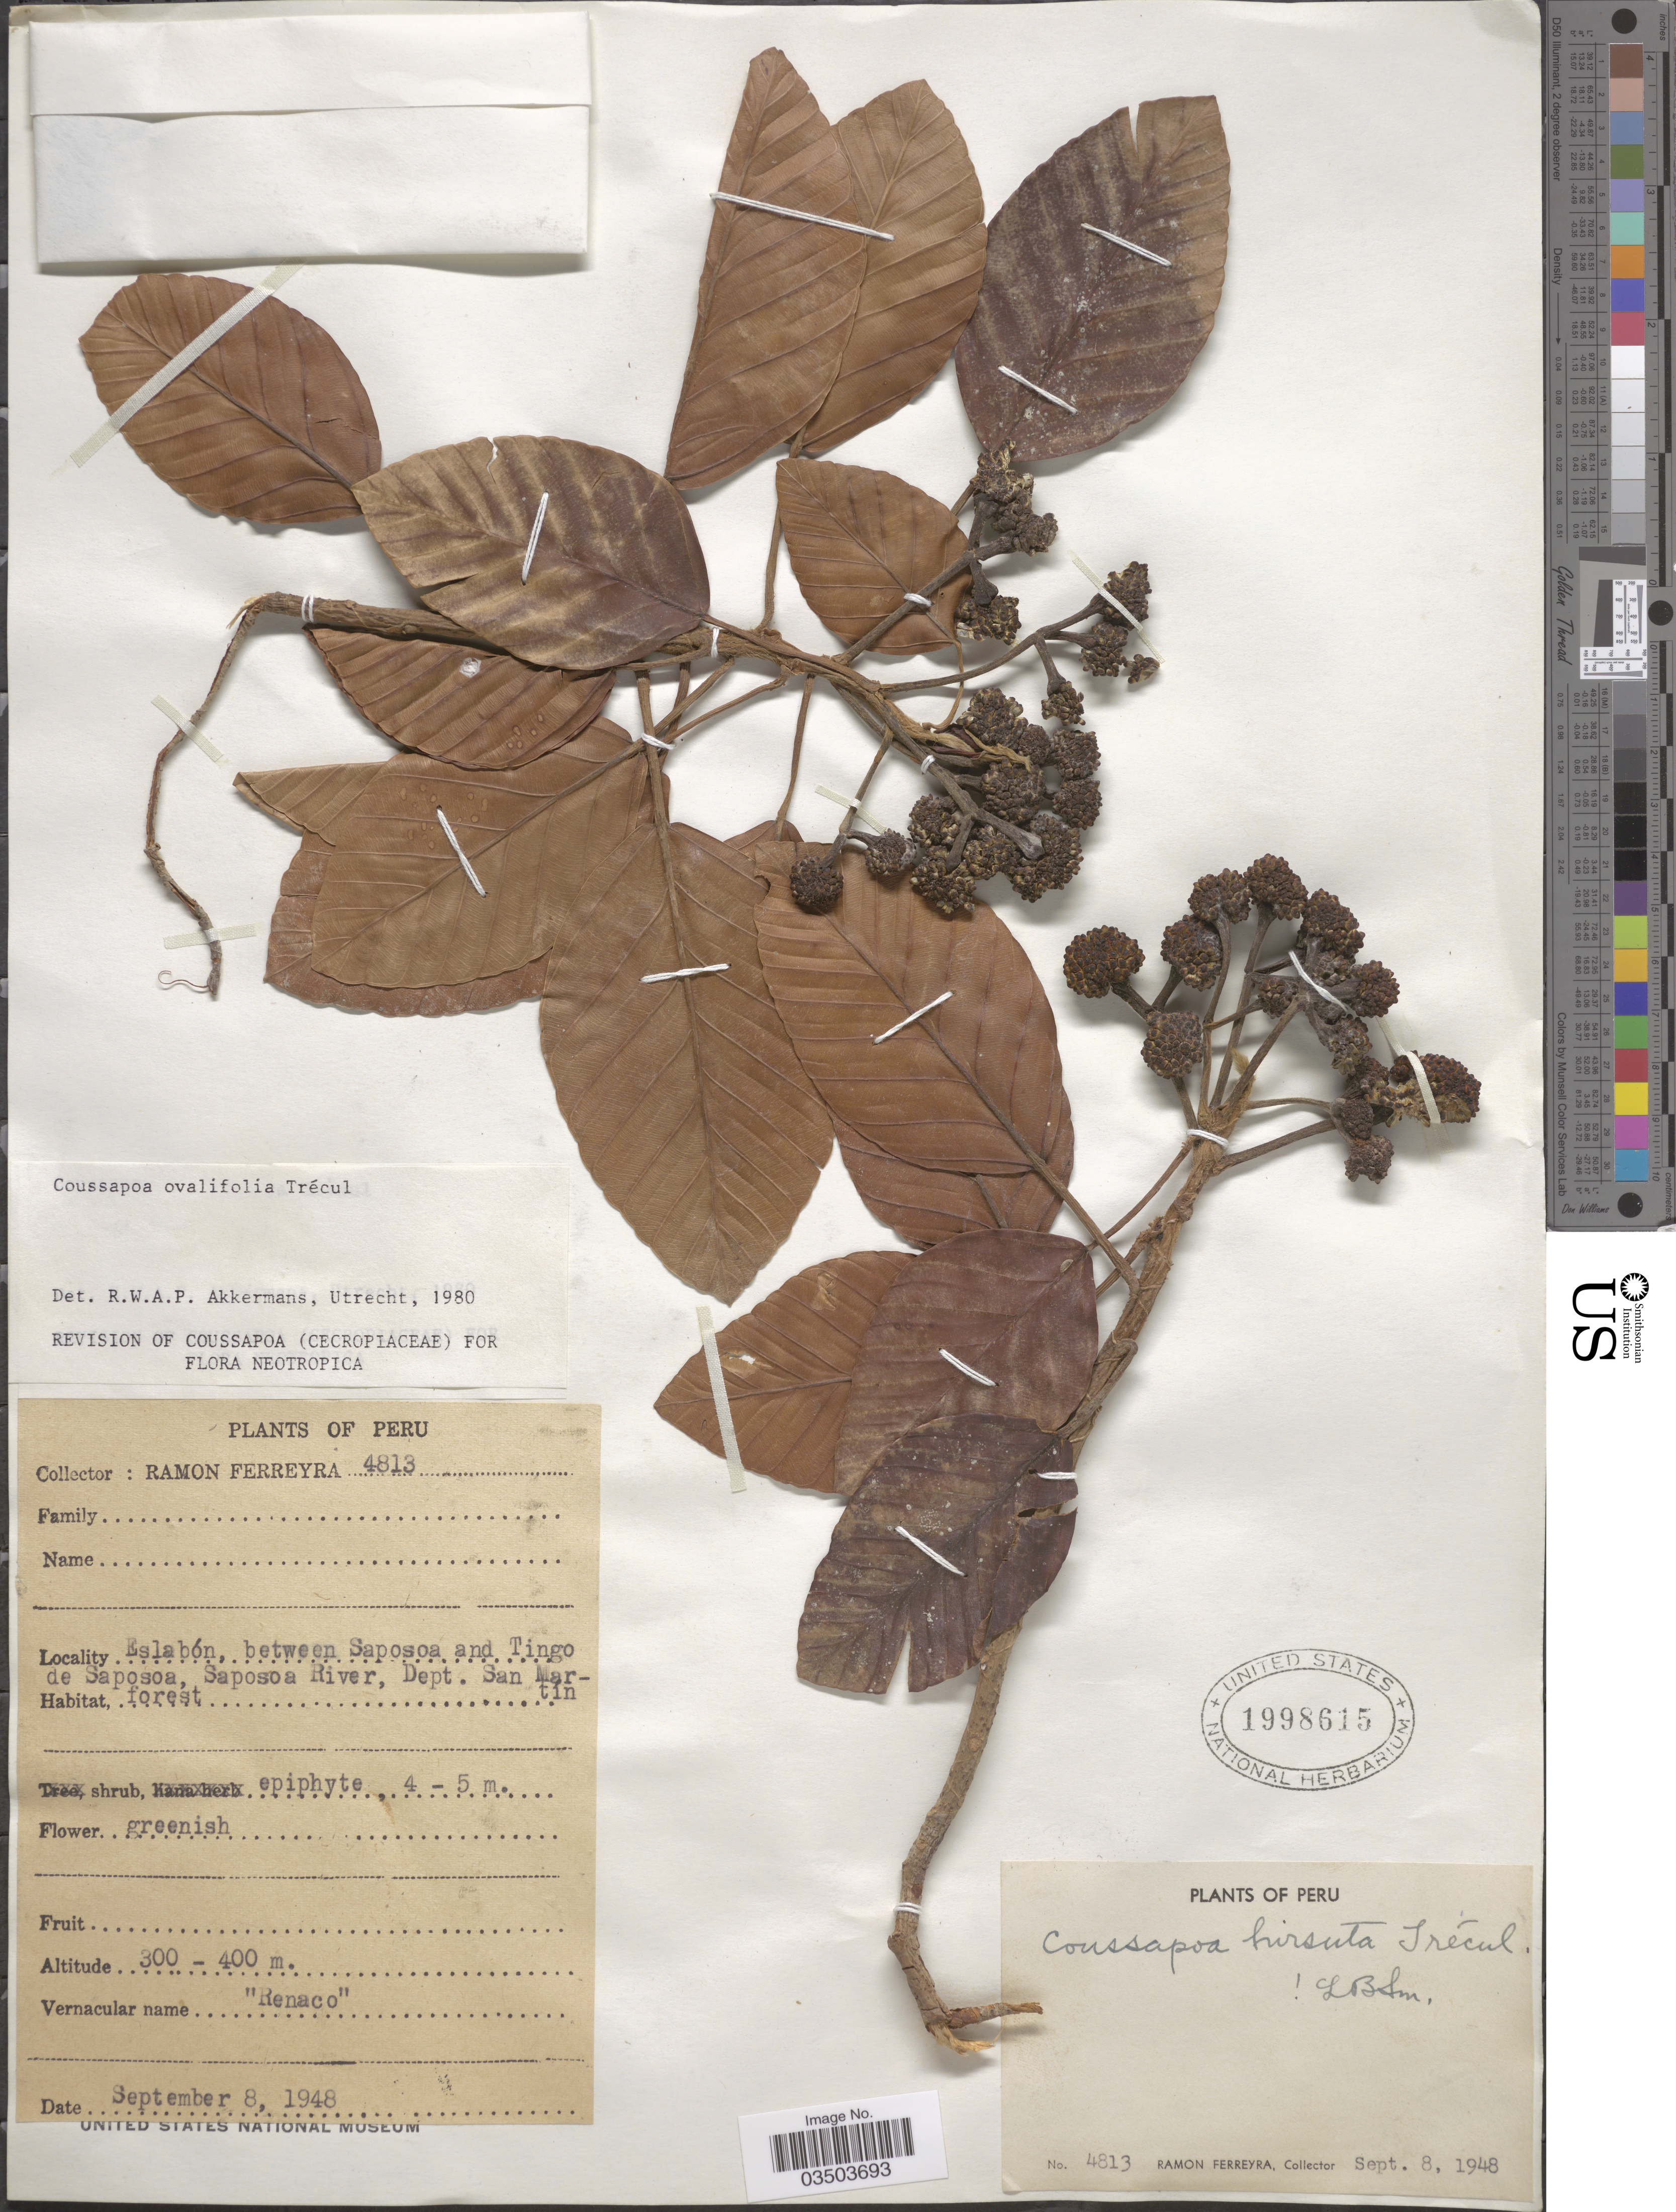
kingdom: Plantae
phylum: Tracheophyta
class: Magnoliopsida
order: Rosales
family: Urticaceae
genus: Coussapoa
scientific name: Coussapoa ovalifolia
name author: Trécul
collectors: R. A. Ferreyra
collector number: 4813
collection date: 1948-09-08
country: Peru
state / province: San Martín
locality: Eslabón, between Saposoa and Tingo de Saposoa, Saposoa River, Dept. San Martin.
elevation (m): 300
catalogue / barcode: US 1998615